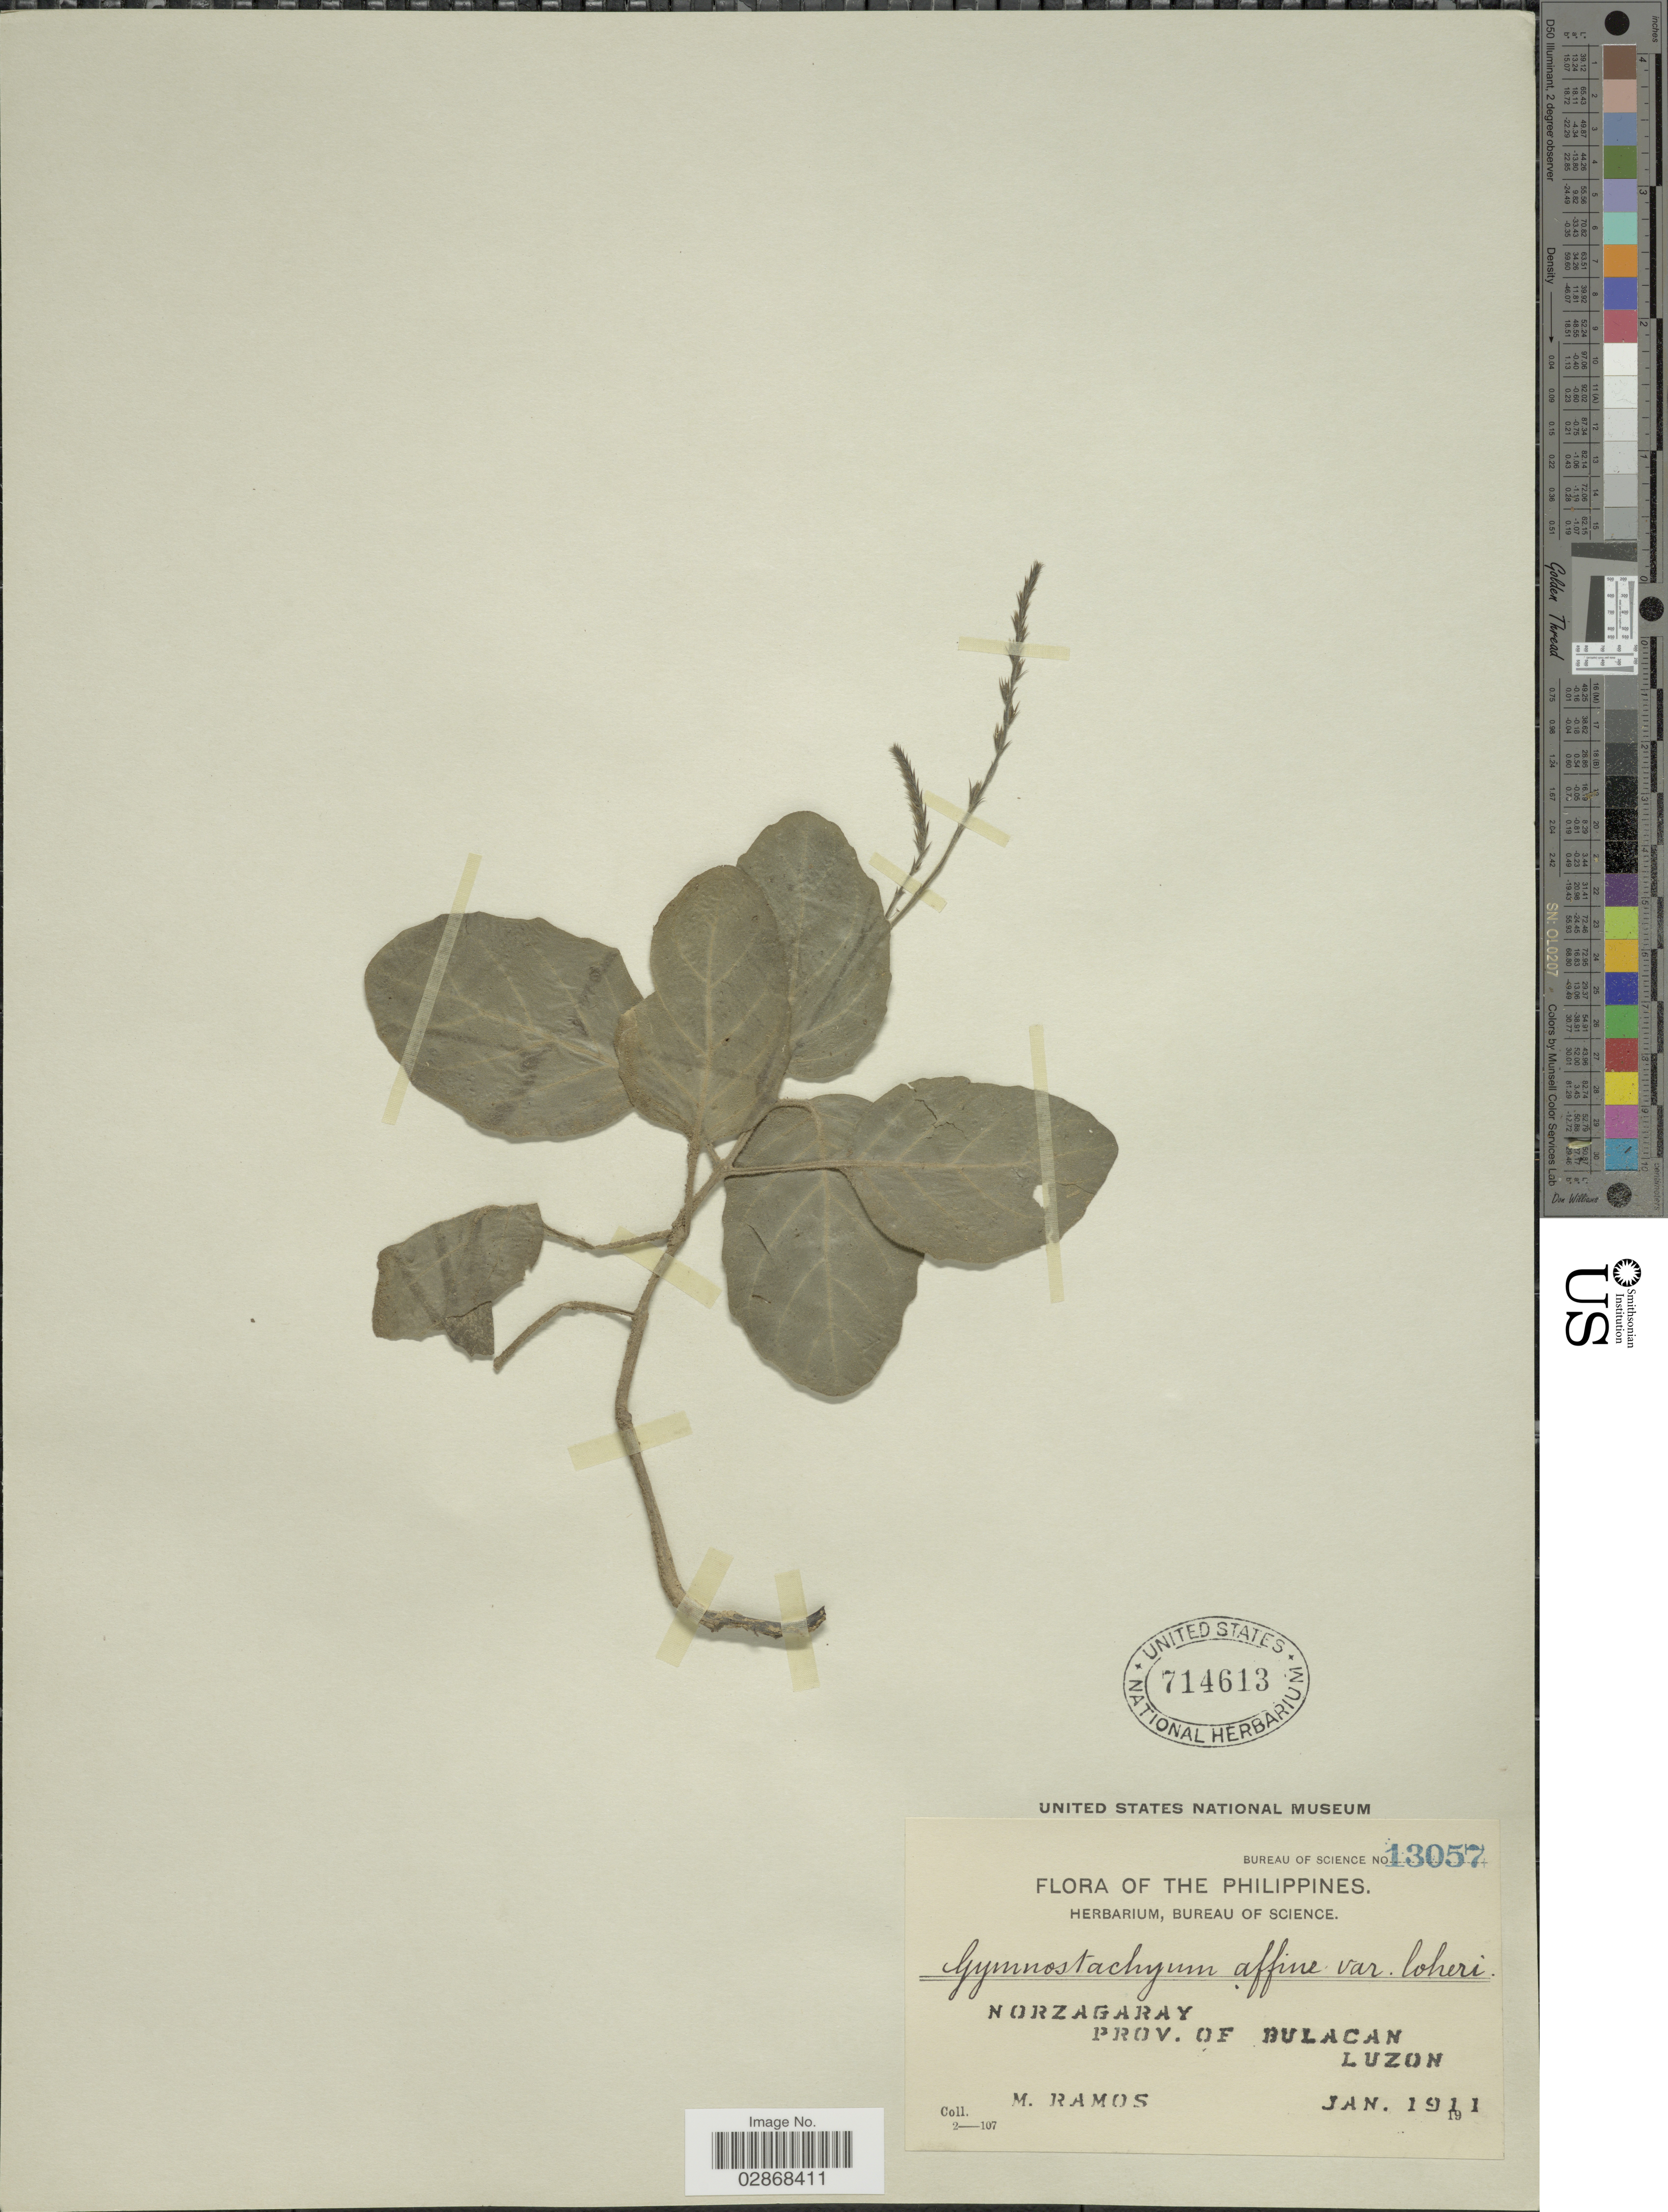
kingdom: Plantae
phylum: Tracheophyta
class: Magnoliopsida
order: Lamiales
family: Acanthaceae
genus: Gymnostachyum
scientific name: Gymnostachyum affine var. loheri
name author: C.B. Clarke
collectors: M. Ramos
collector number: Bureau of Science 13057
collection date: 1911-01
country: Philippines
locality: Norzagaray. Prov. of Bulacan. Luzon.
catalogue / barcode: US 714613